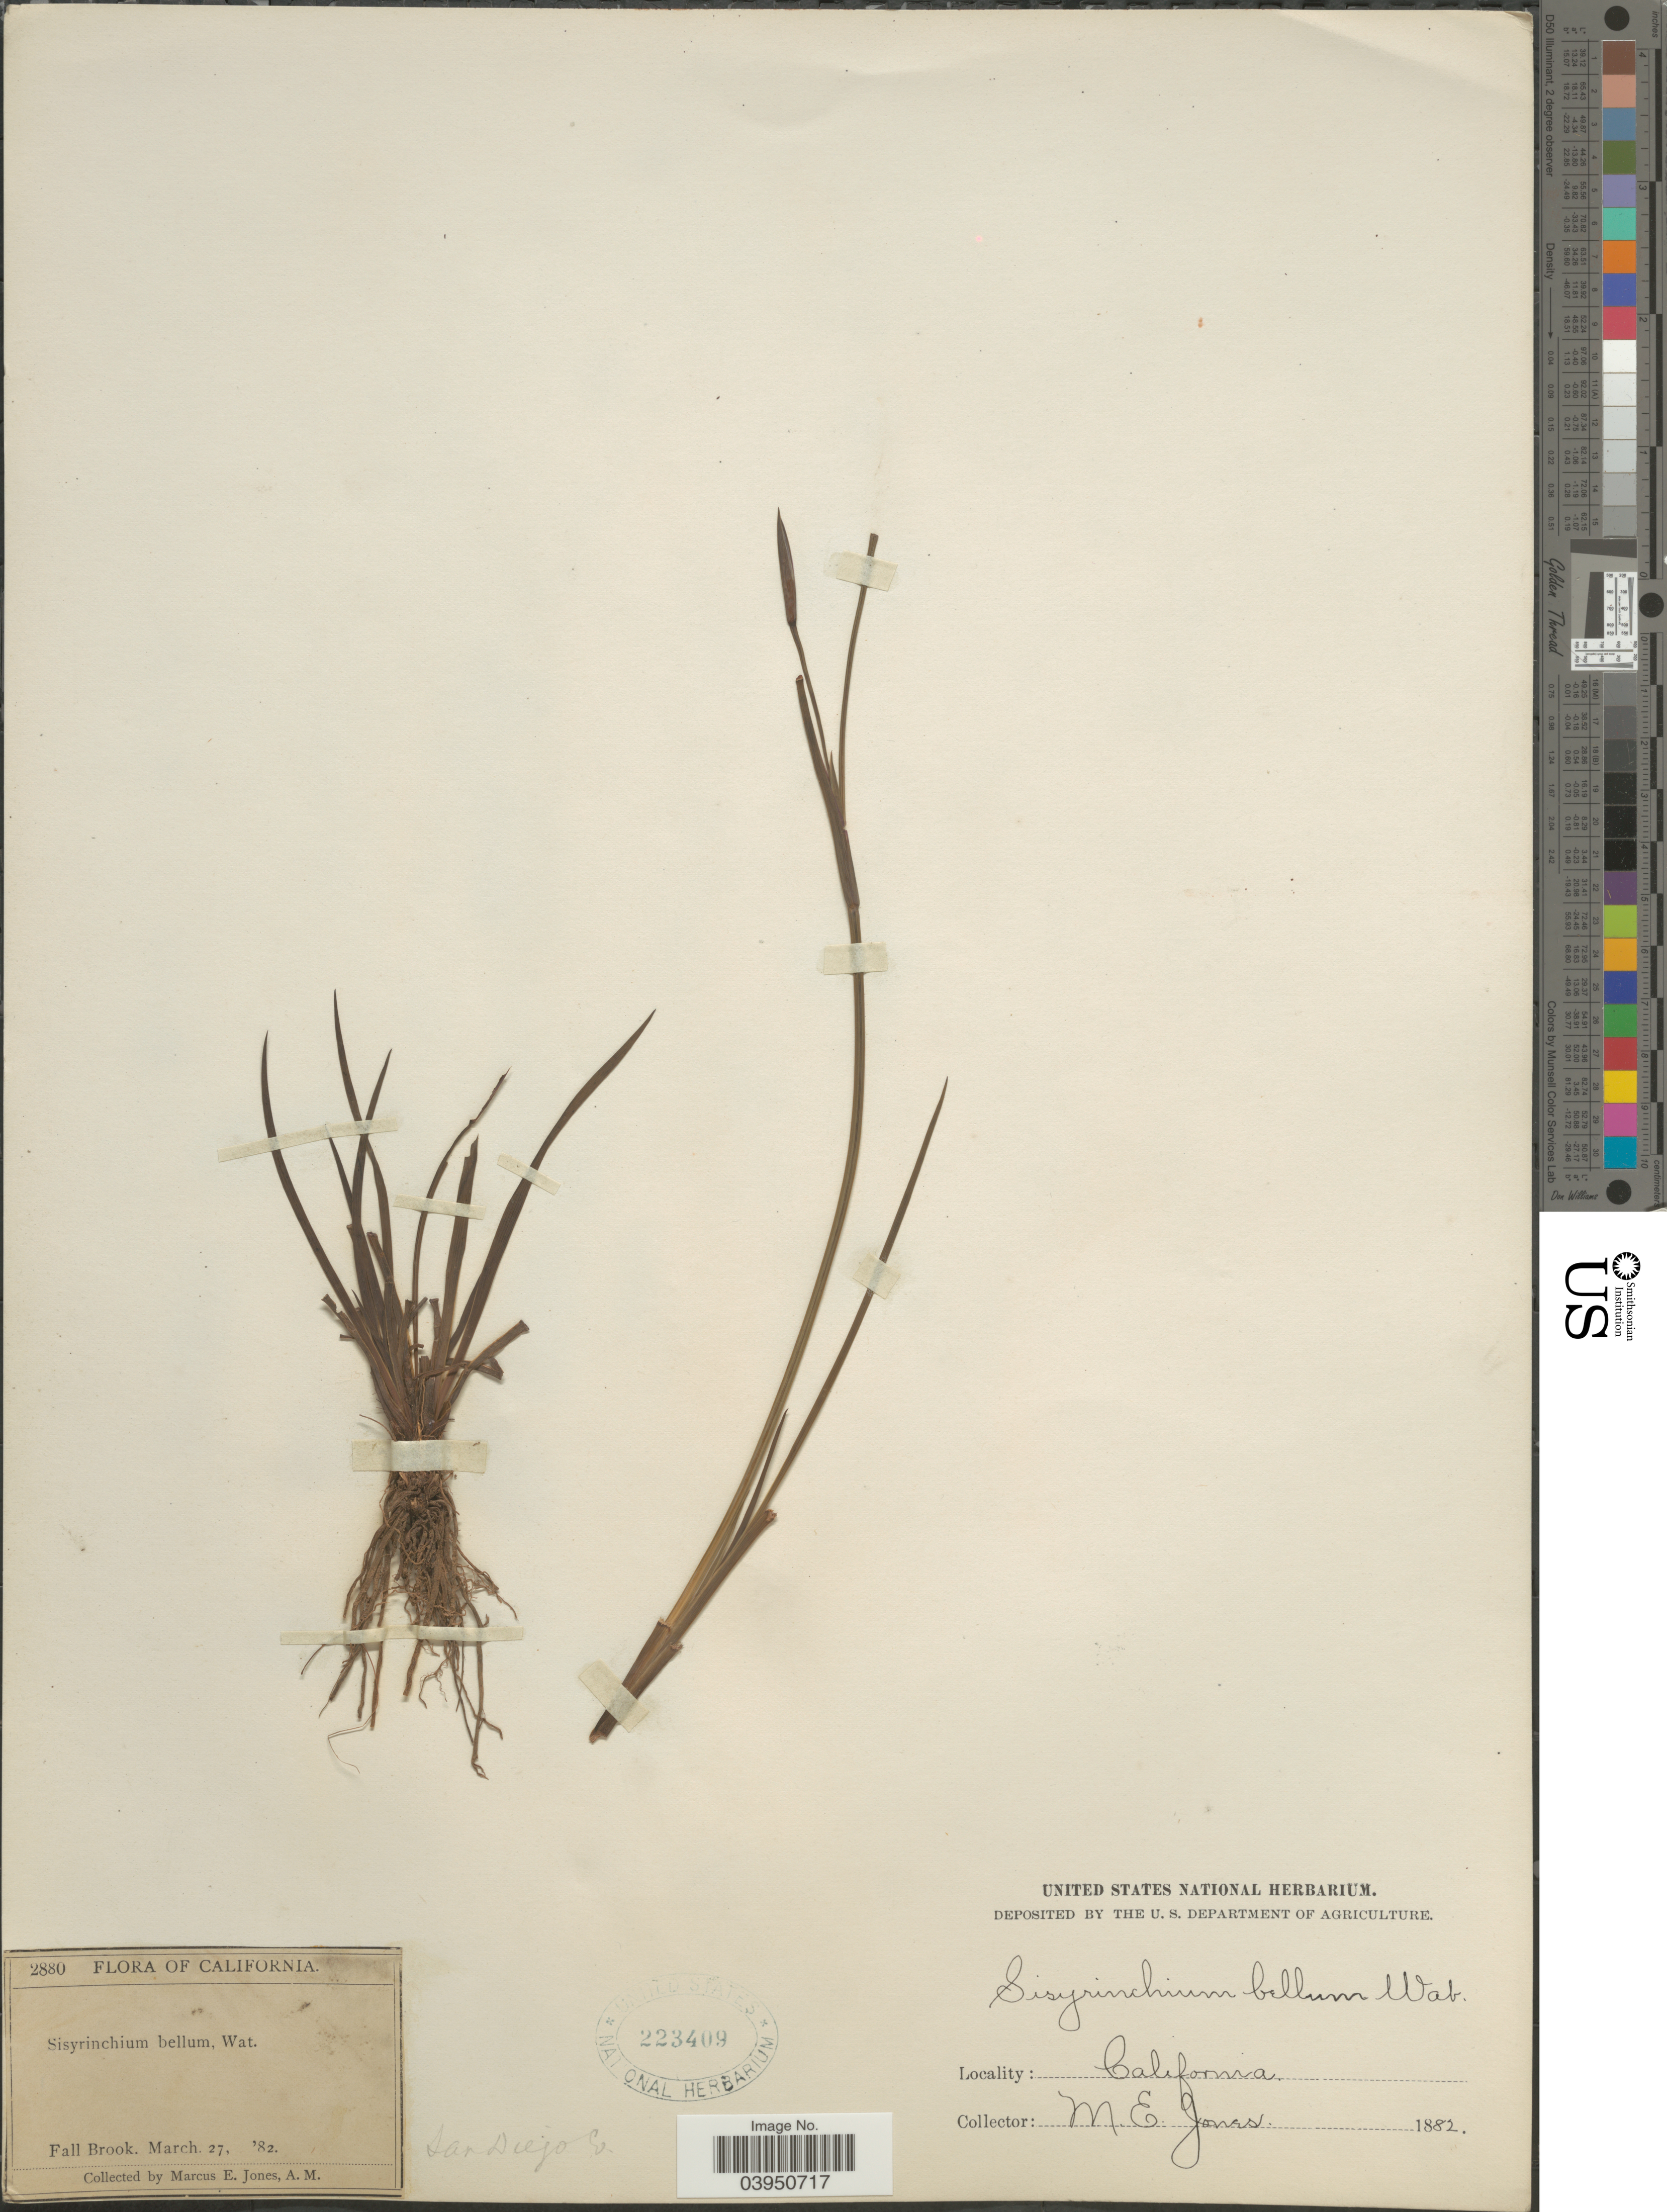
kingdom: Plantae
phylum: Tracheophyta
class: Liliopsida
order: Asparagales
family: Iridaceae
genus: Sisyrinchium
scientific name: Sisyrinchium bellum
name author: S. Watson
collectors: M. E. Jones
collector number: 2880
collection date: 1882-03-27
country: United States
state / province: California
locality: Fall Brook.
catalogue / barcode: US 223409